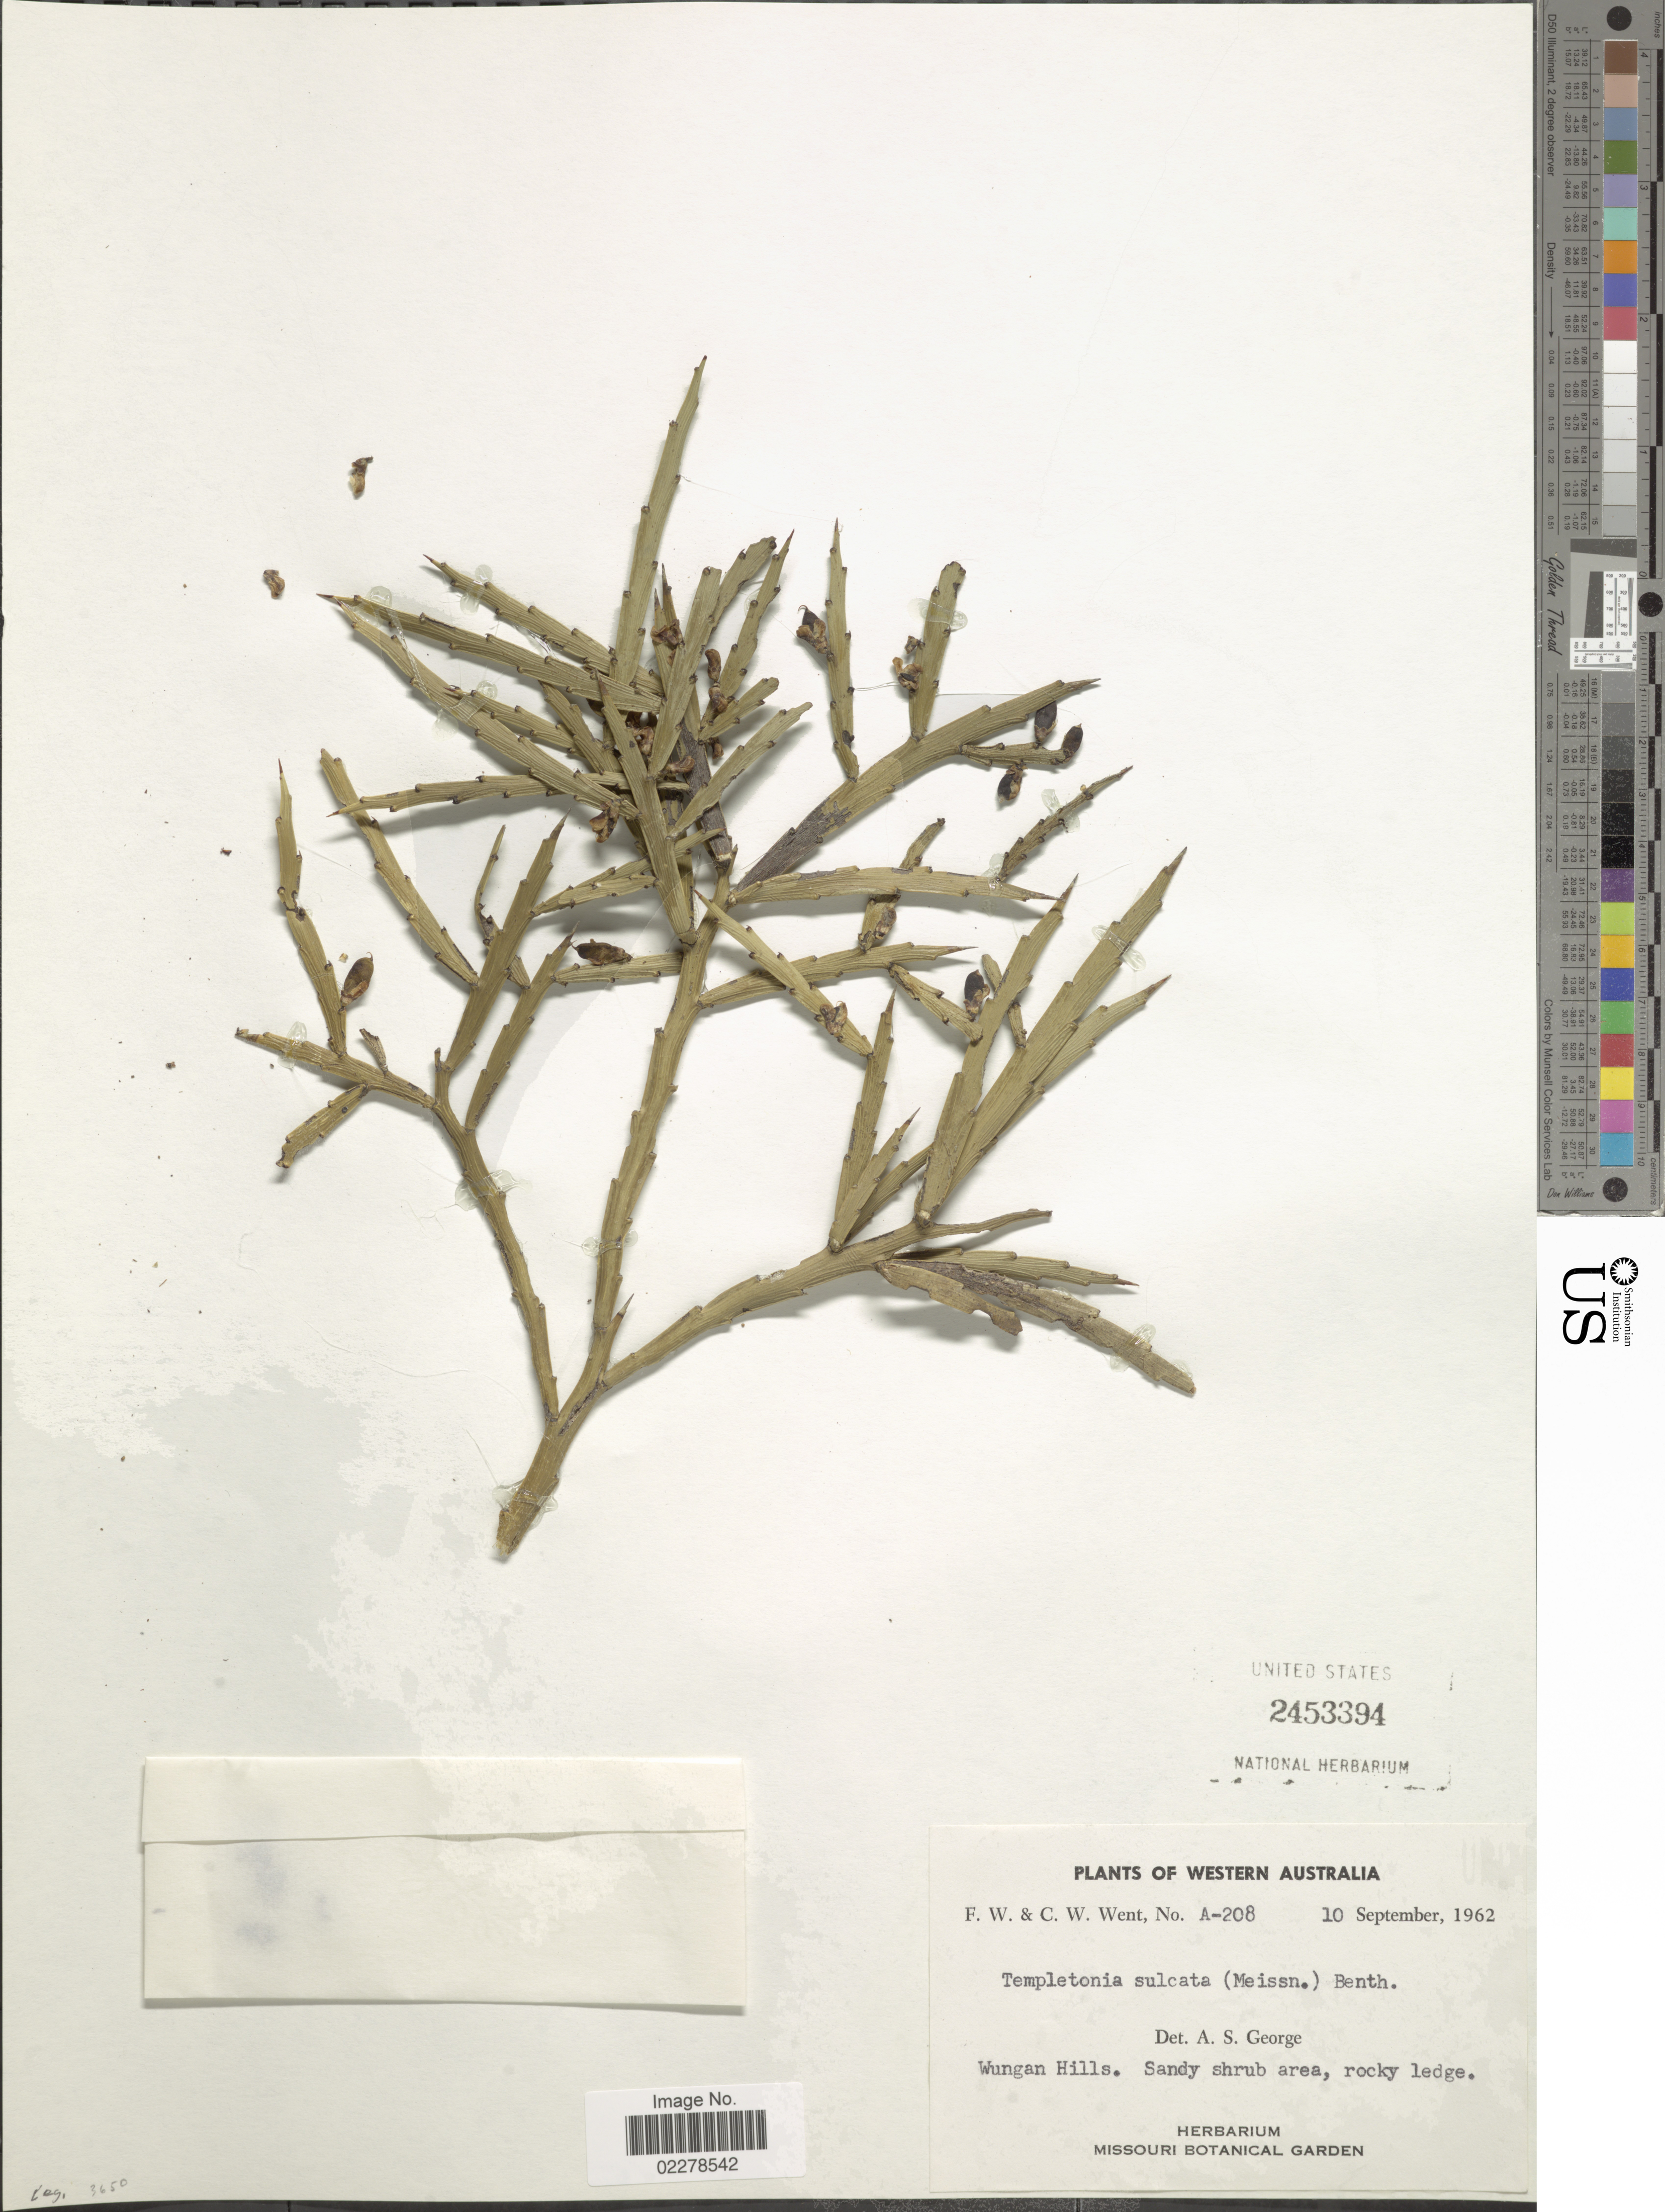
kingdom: Plantae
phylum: Tracheophyta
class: Magnoliopsida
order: Fabales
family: Fabaceae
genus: Templetonia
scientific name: Templetonia sulcata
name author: Benth.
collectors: F. W. Went & C. W. Went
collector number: A-208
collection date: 1962-09-10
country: Australia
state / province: Western Australia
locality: Wungan Hills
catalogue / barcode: US 2453394